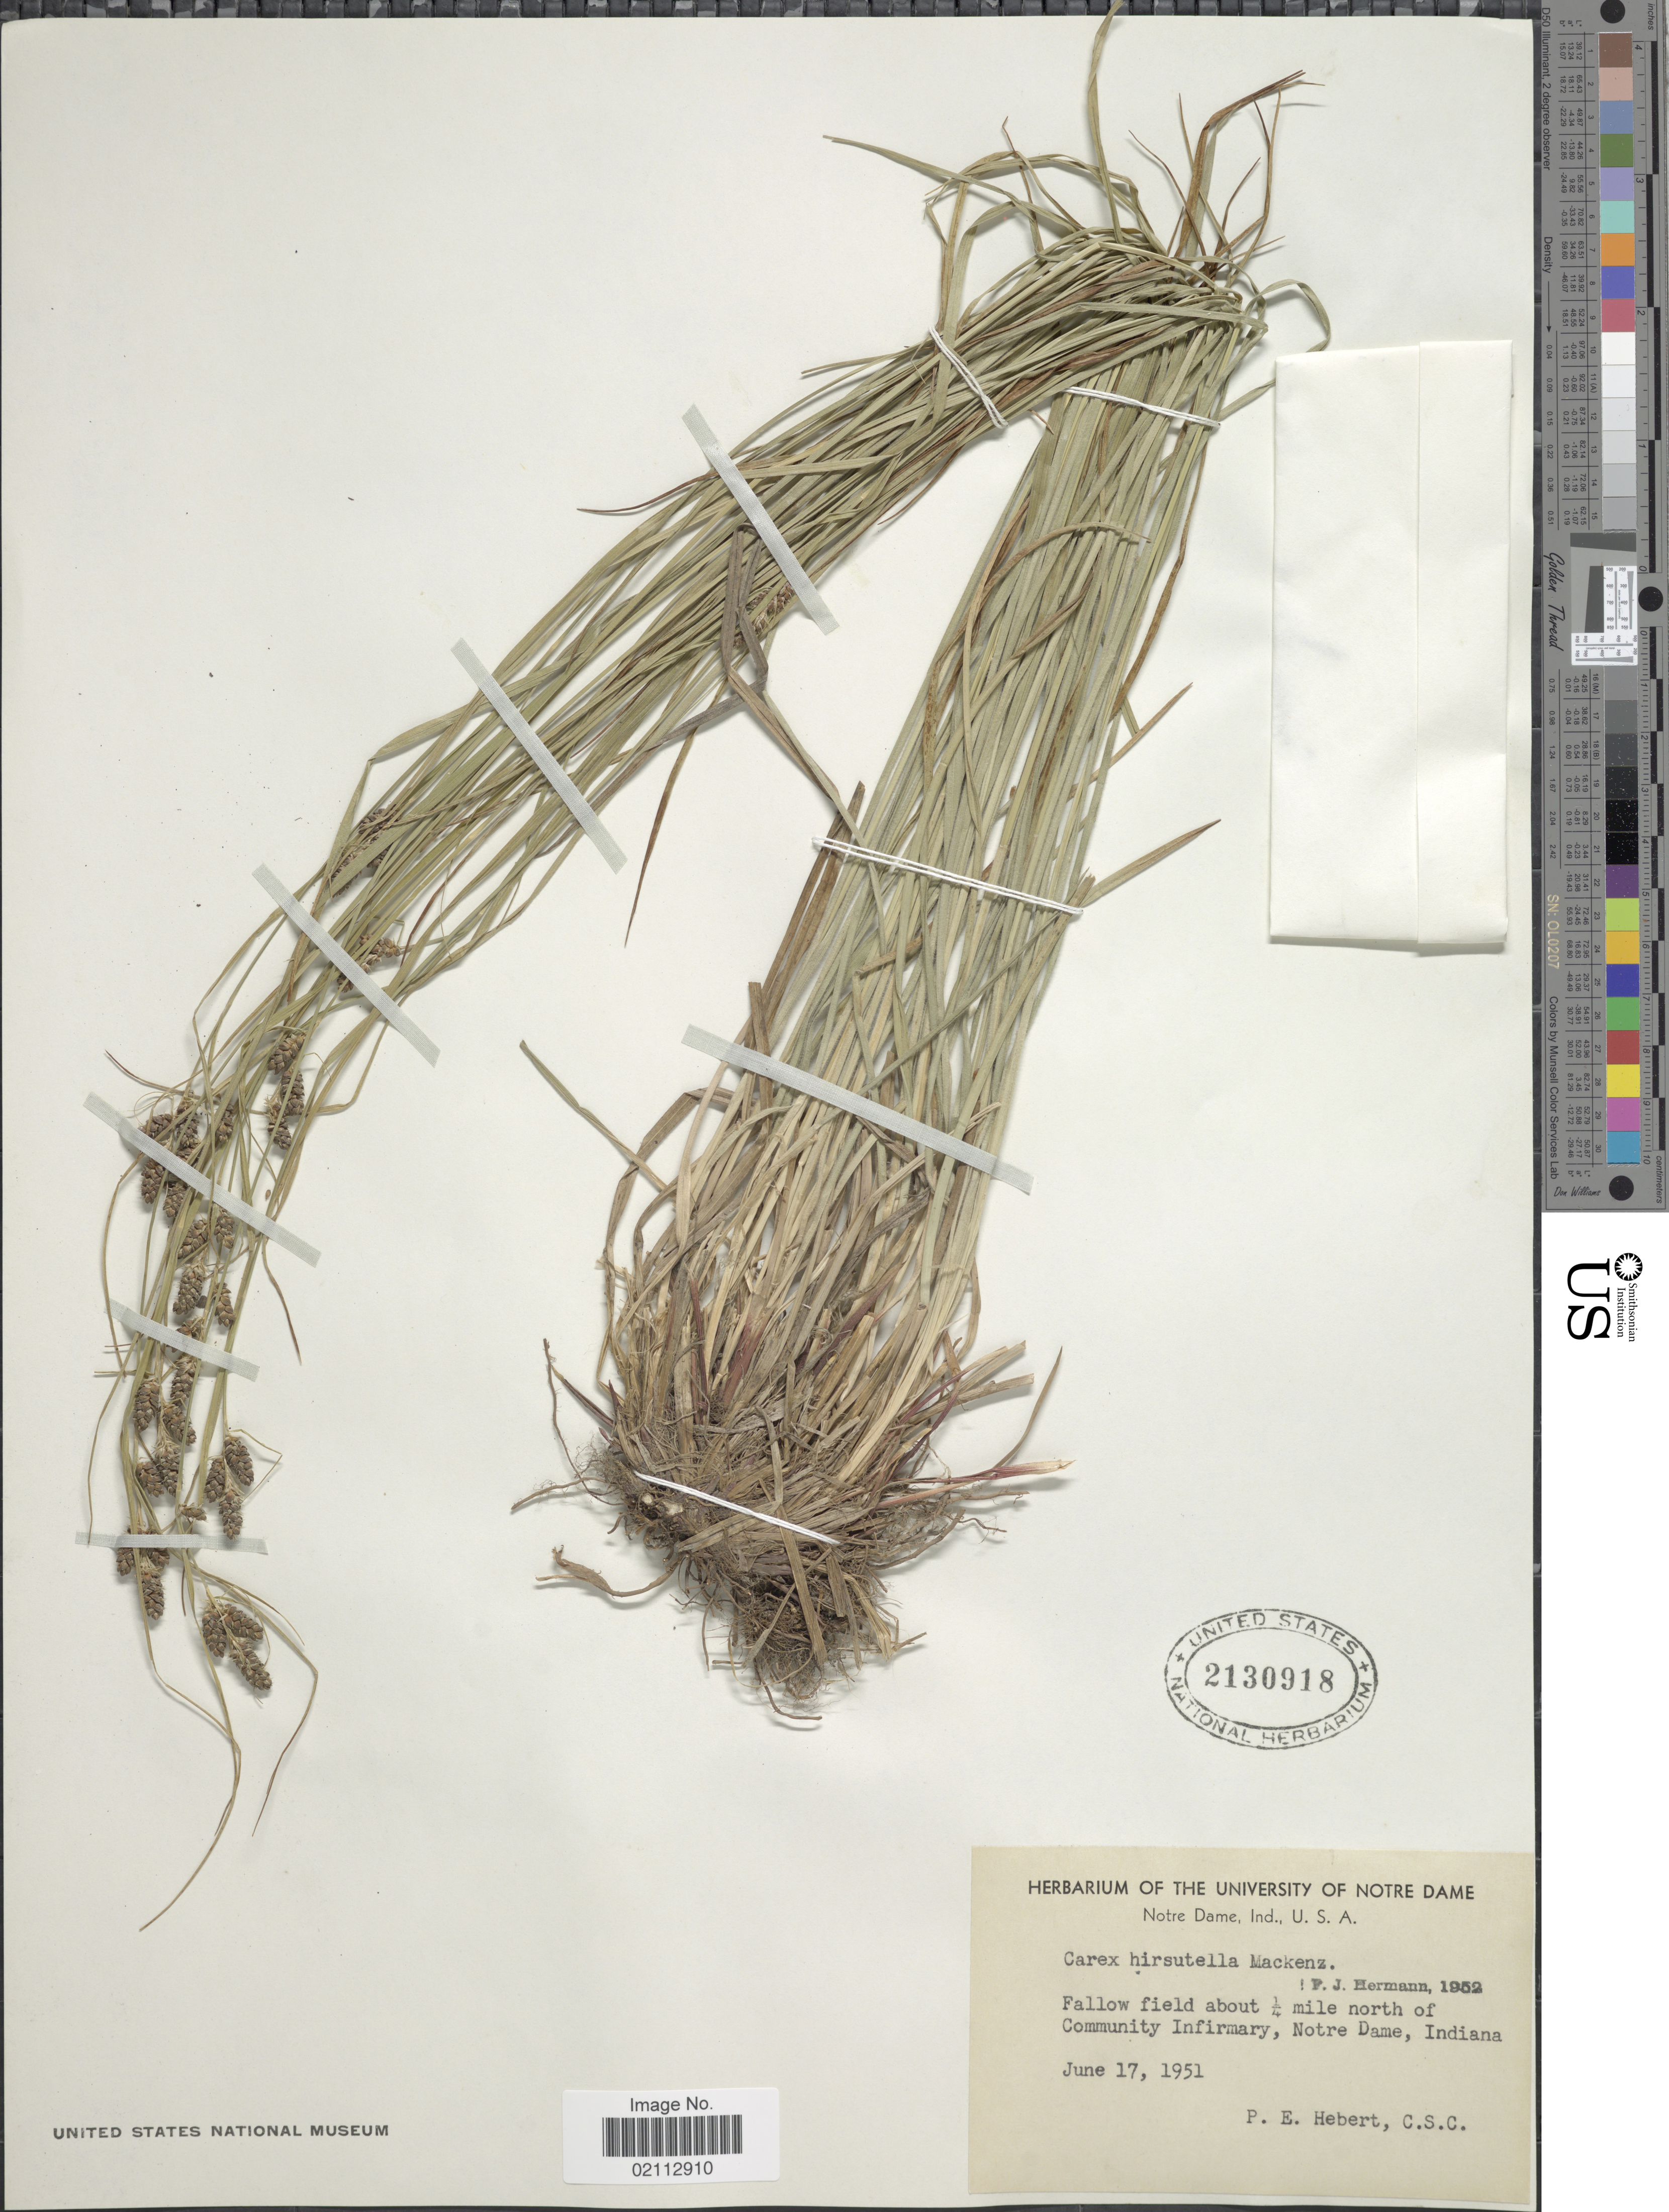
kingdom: Plantae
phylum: Tracheophyta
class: Liliopsida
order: Poales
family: Cyperaceae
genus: Carex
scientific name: Carex hirsutella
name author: Mack.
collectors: P. Hebert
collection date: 1951-06-17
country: United States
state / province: Indiana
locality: Fallow field about 1/4 mile north of Community Infirmary, Notre Dame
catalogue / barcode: US 2130918